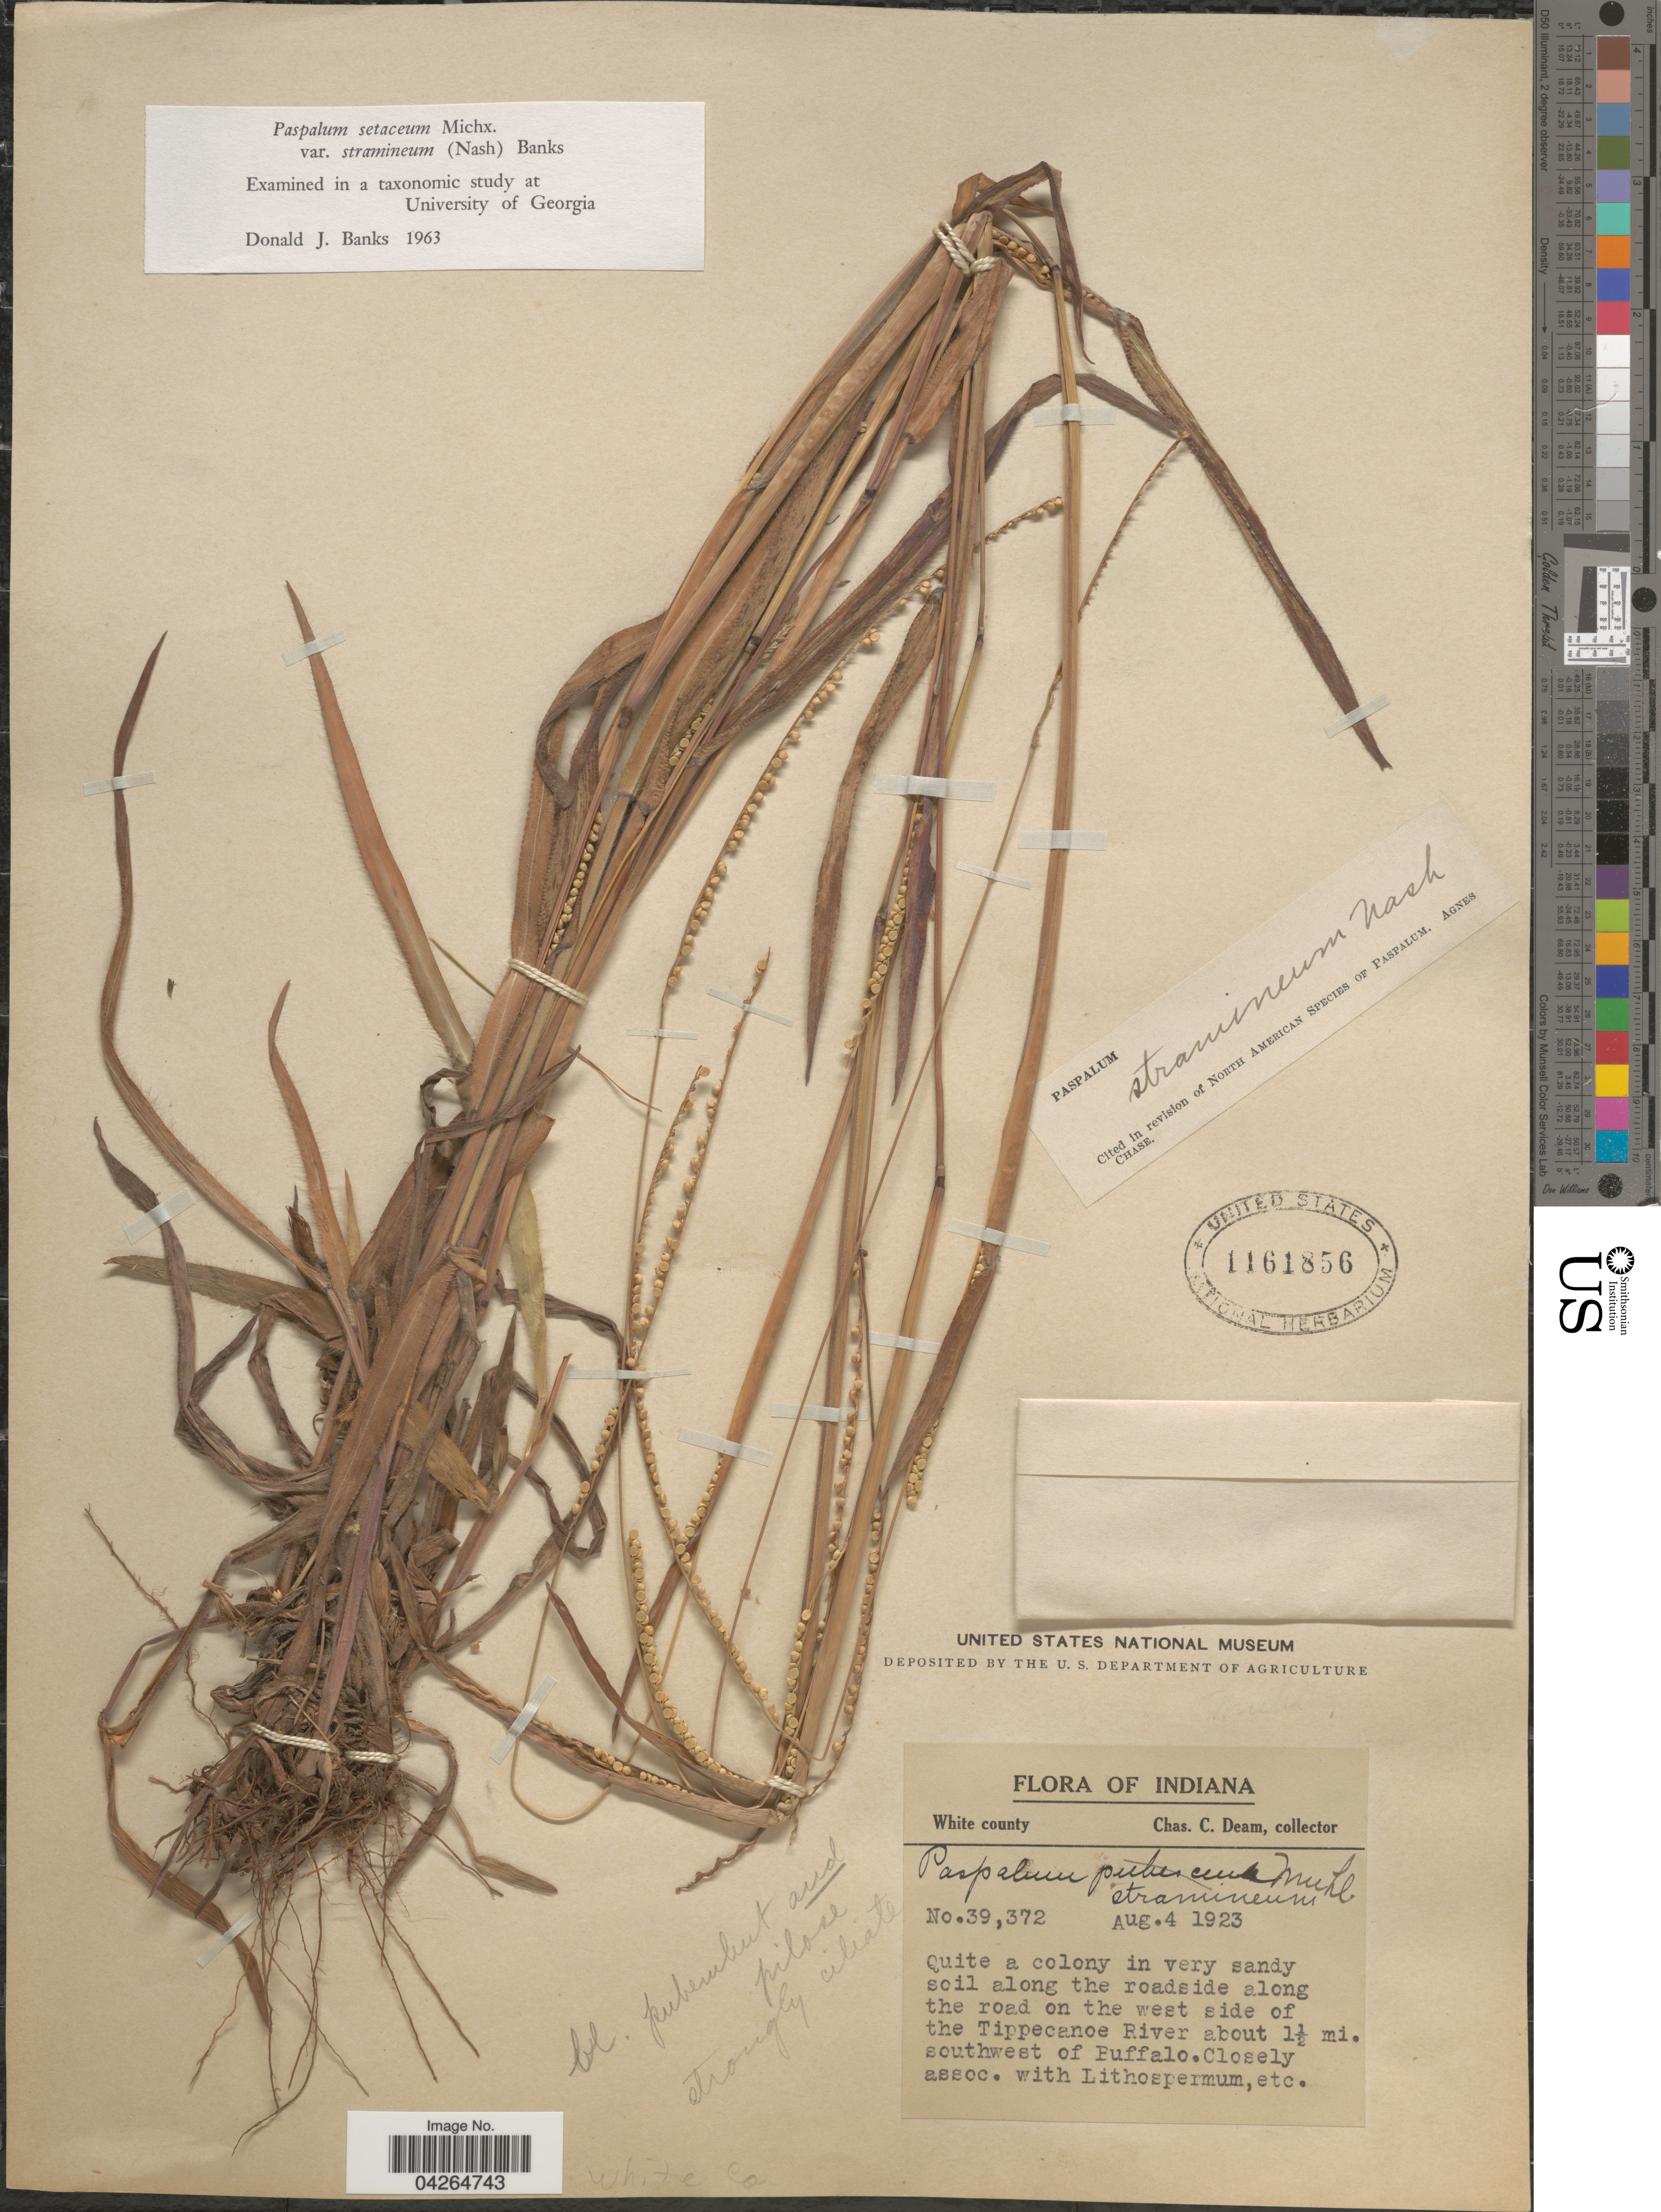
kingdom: Plantae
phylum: Tracheophyta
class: Liliopsida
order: Poales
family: Poaceae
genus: Paspalum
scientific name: Paspalum setaceum var. stramineum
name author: (Nash) D.J. Banks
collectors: C. C. Deam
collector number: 39372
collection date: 1923-08-04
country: United States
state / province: Indiana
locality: White county. Along the roadside along the road on the west side of the Tippecanoe River about 1½ mi. southwest of Buffalo.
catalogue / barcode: US 1161856